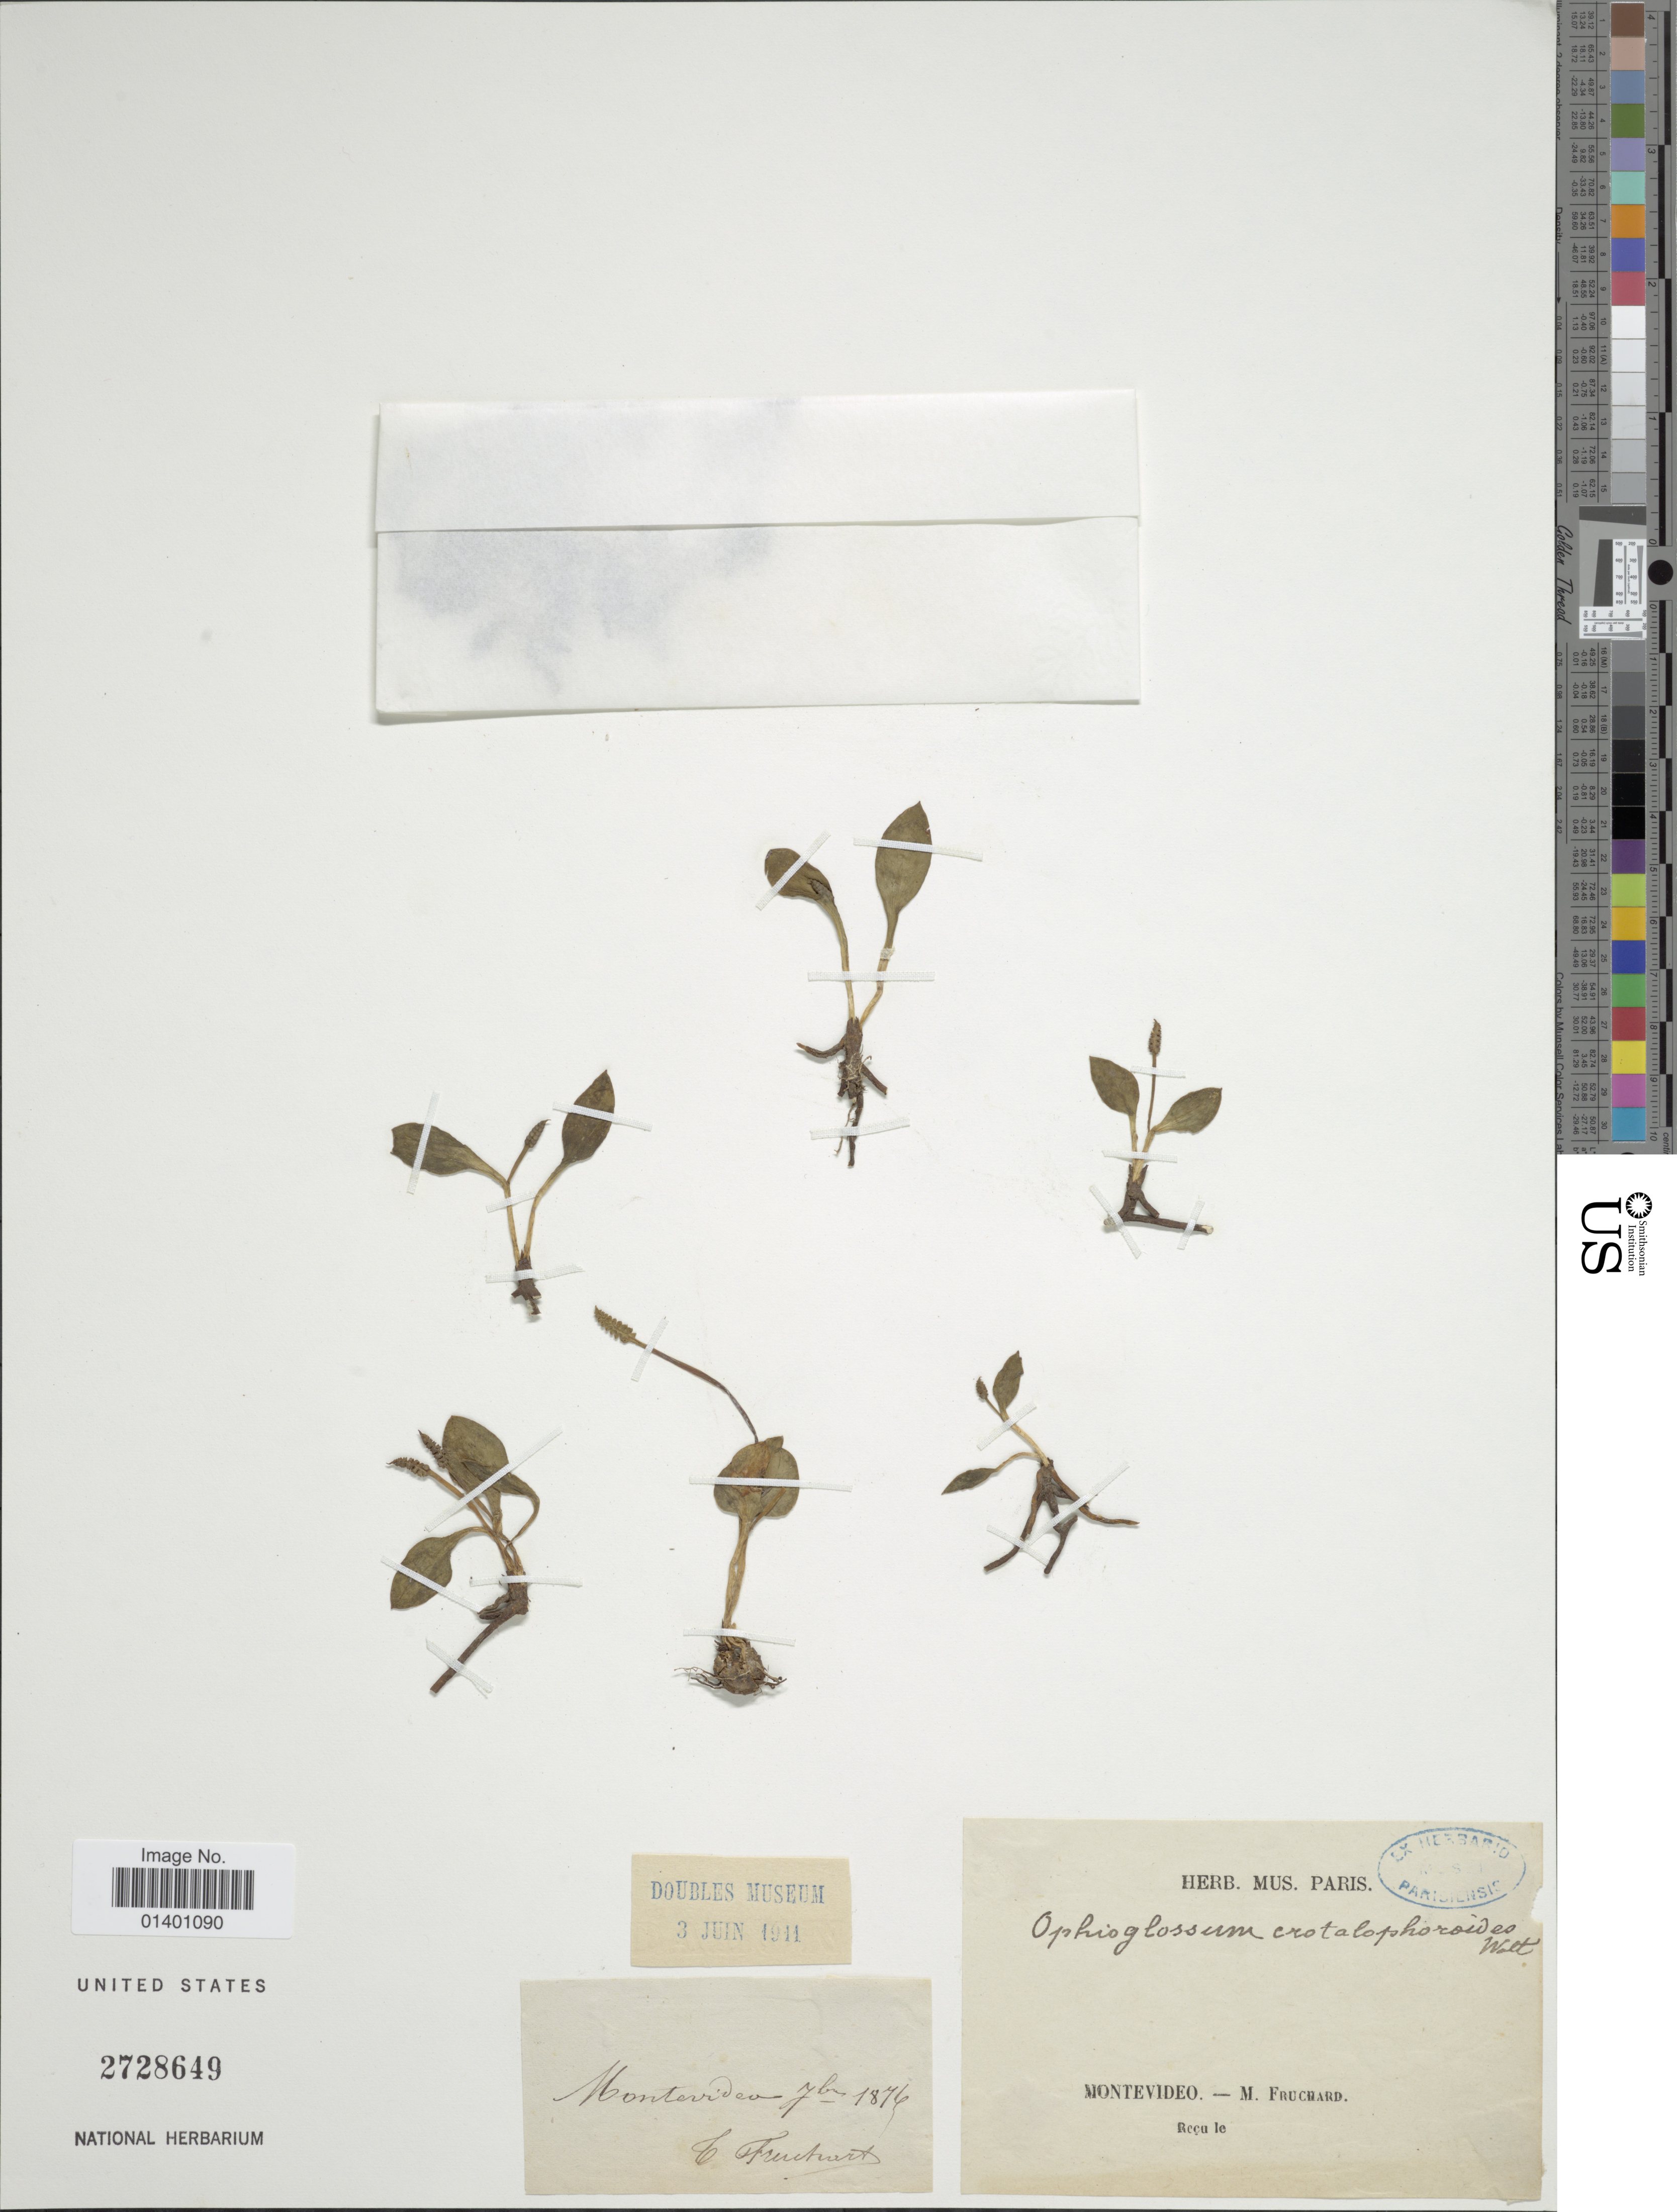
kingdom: Plantae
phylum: Tracheophyta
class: Polypodiopsida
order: Ophioglossales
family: Ophioglossaceae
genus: Ophioglossum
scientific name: Ophioglossum crotalophoroides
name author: Walter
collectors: M. Fruchard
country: Uruguay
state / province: Montevideo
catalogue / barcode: US 2728649